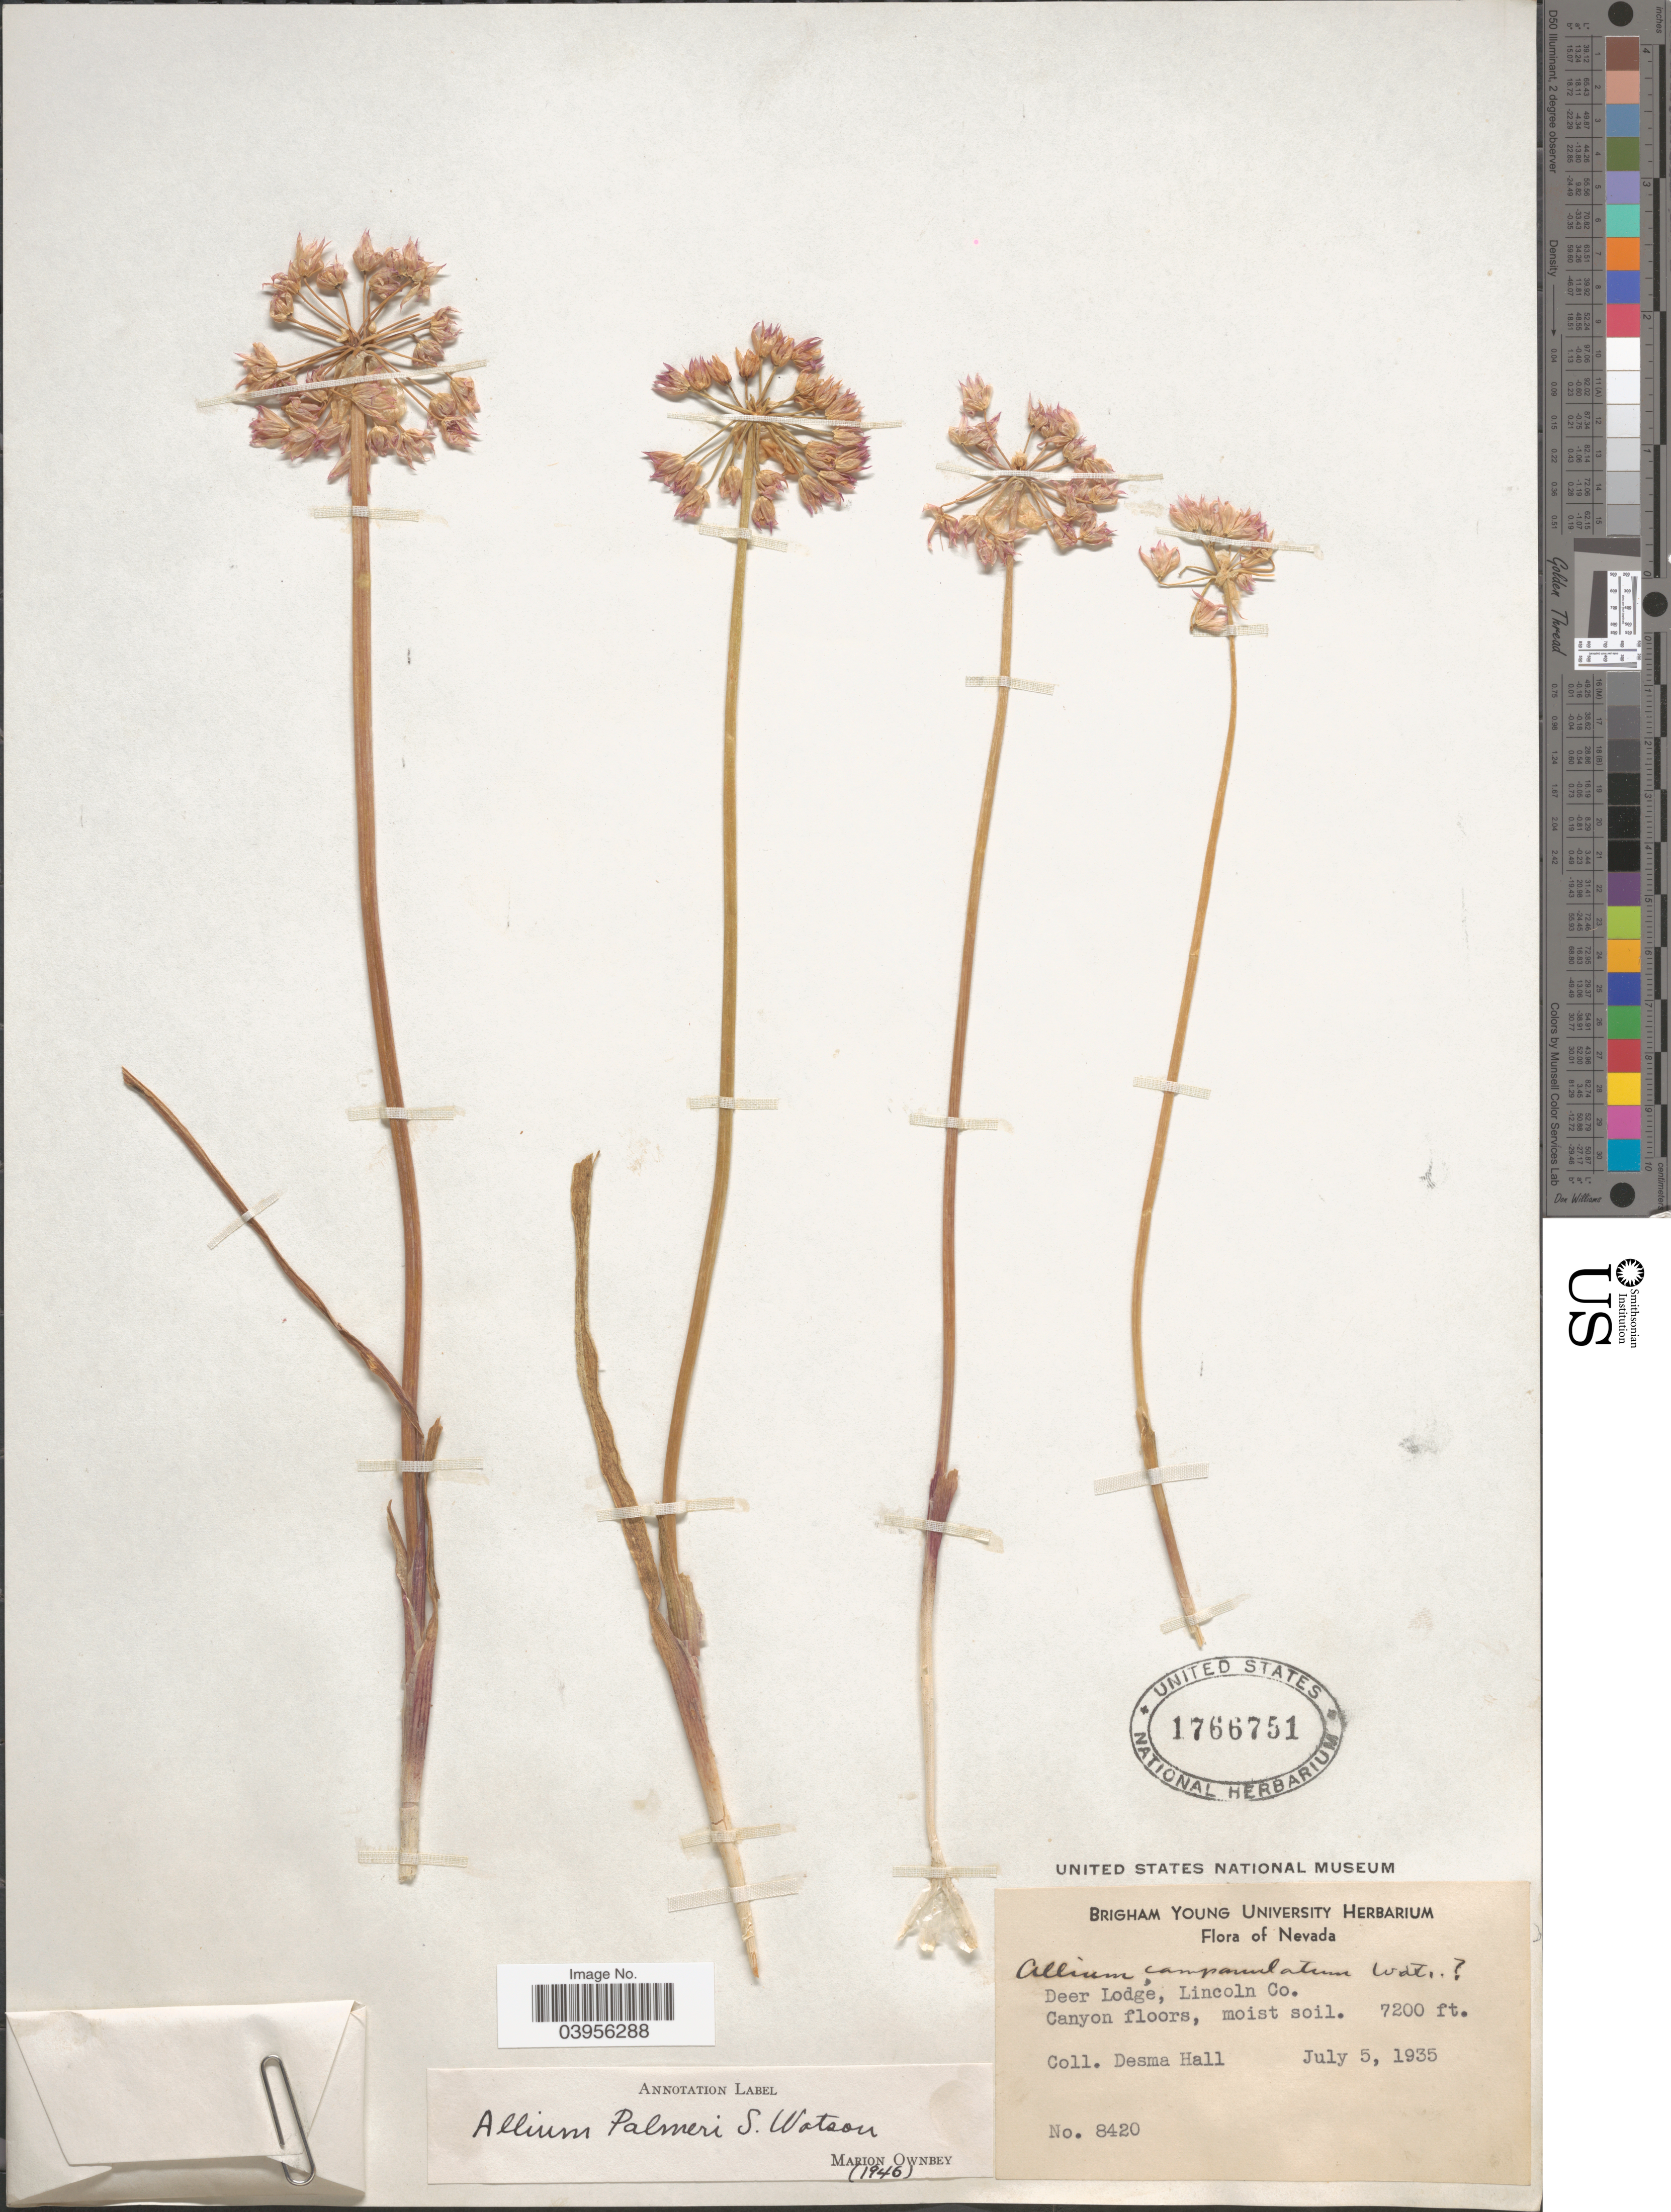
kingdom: Plantae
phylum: Tracheophyta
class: Liliopsida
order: Asparagales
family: Amaryllidaceae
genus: Allium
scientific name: Allium palmeri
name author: S. Watson in C. King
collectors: D. Hall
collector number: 8420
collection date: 1935-07-05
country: United States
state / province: Nevada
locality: Deer Lodge, Lincoln Co. Canyon floors.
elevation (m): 2195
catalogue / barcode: US 1766751